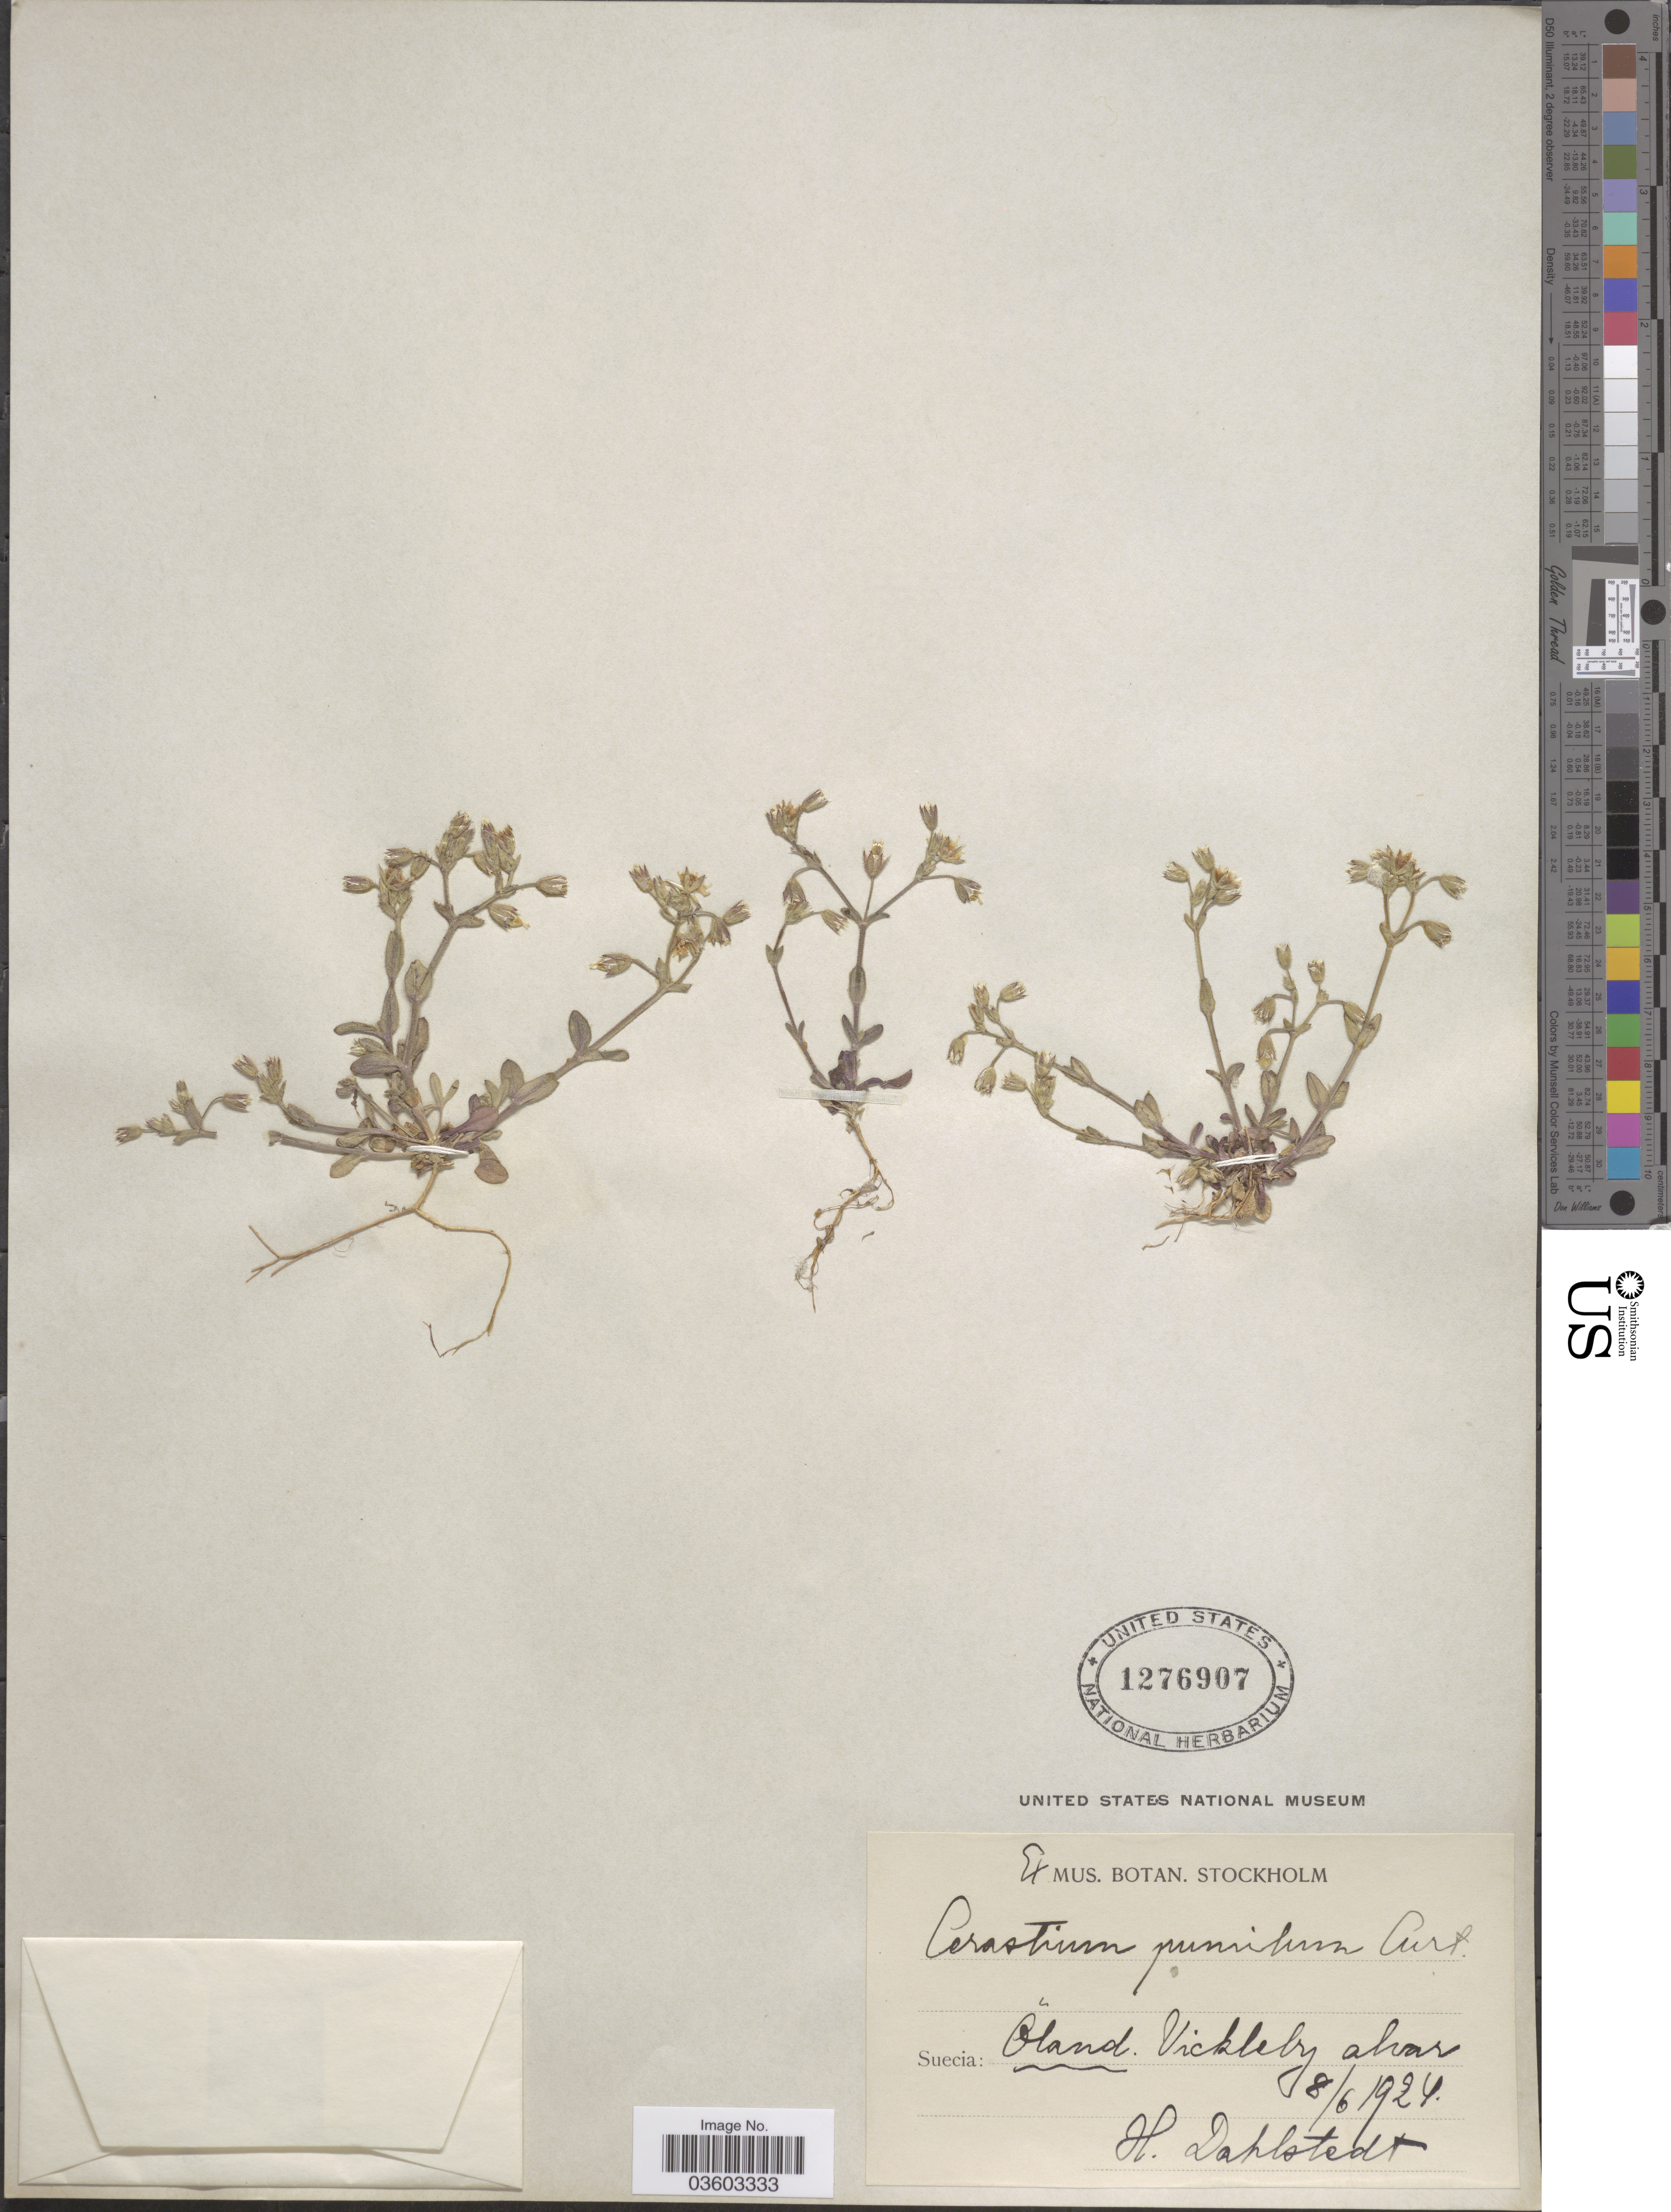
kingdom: Plantae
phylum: Tracheophyta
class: Magnoliopsida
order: Caryophyllales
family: Caryophyllaceae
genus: Cerastium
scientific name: Cerastium pumilum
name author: Curtis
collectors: H. G. Dahlstedt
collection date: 1924-06-08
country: Sweden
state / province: Kalmar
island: Oland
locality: Suecia: Öland. Vickleby alvar.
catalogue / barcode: US 1276907